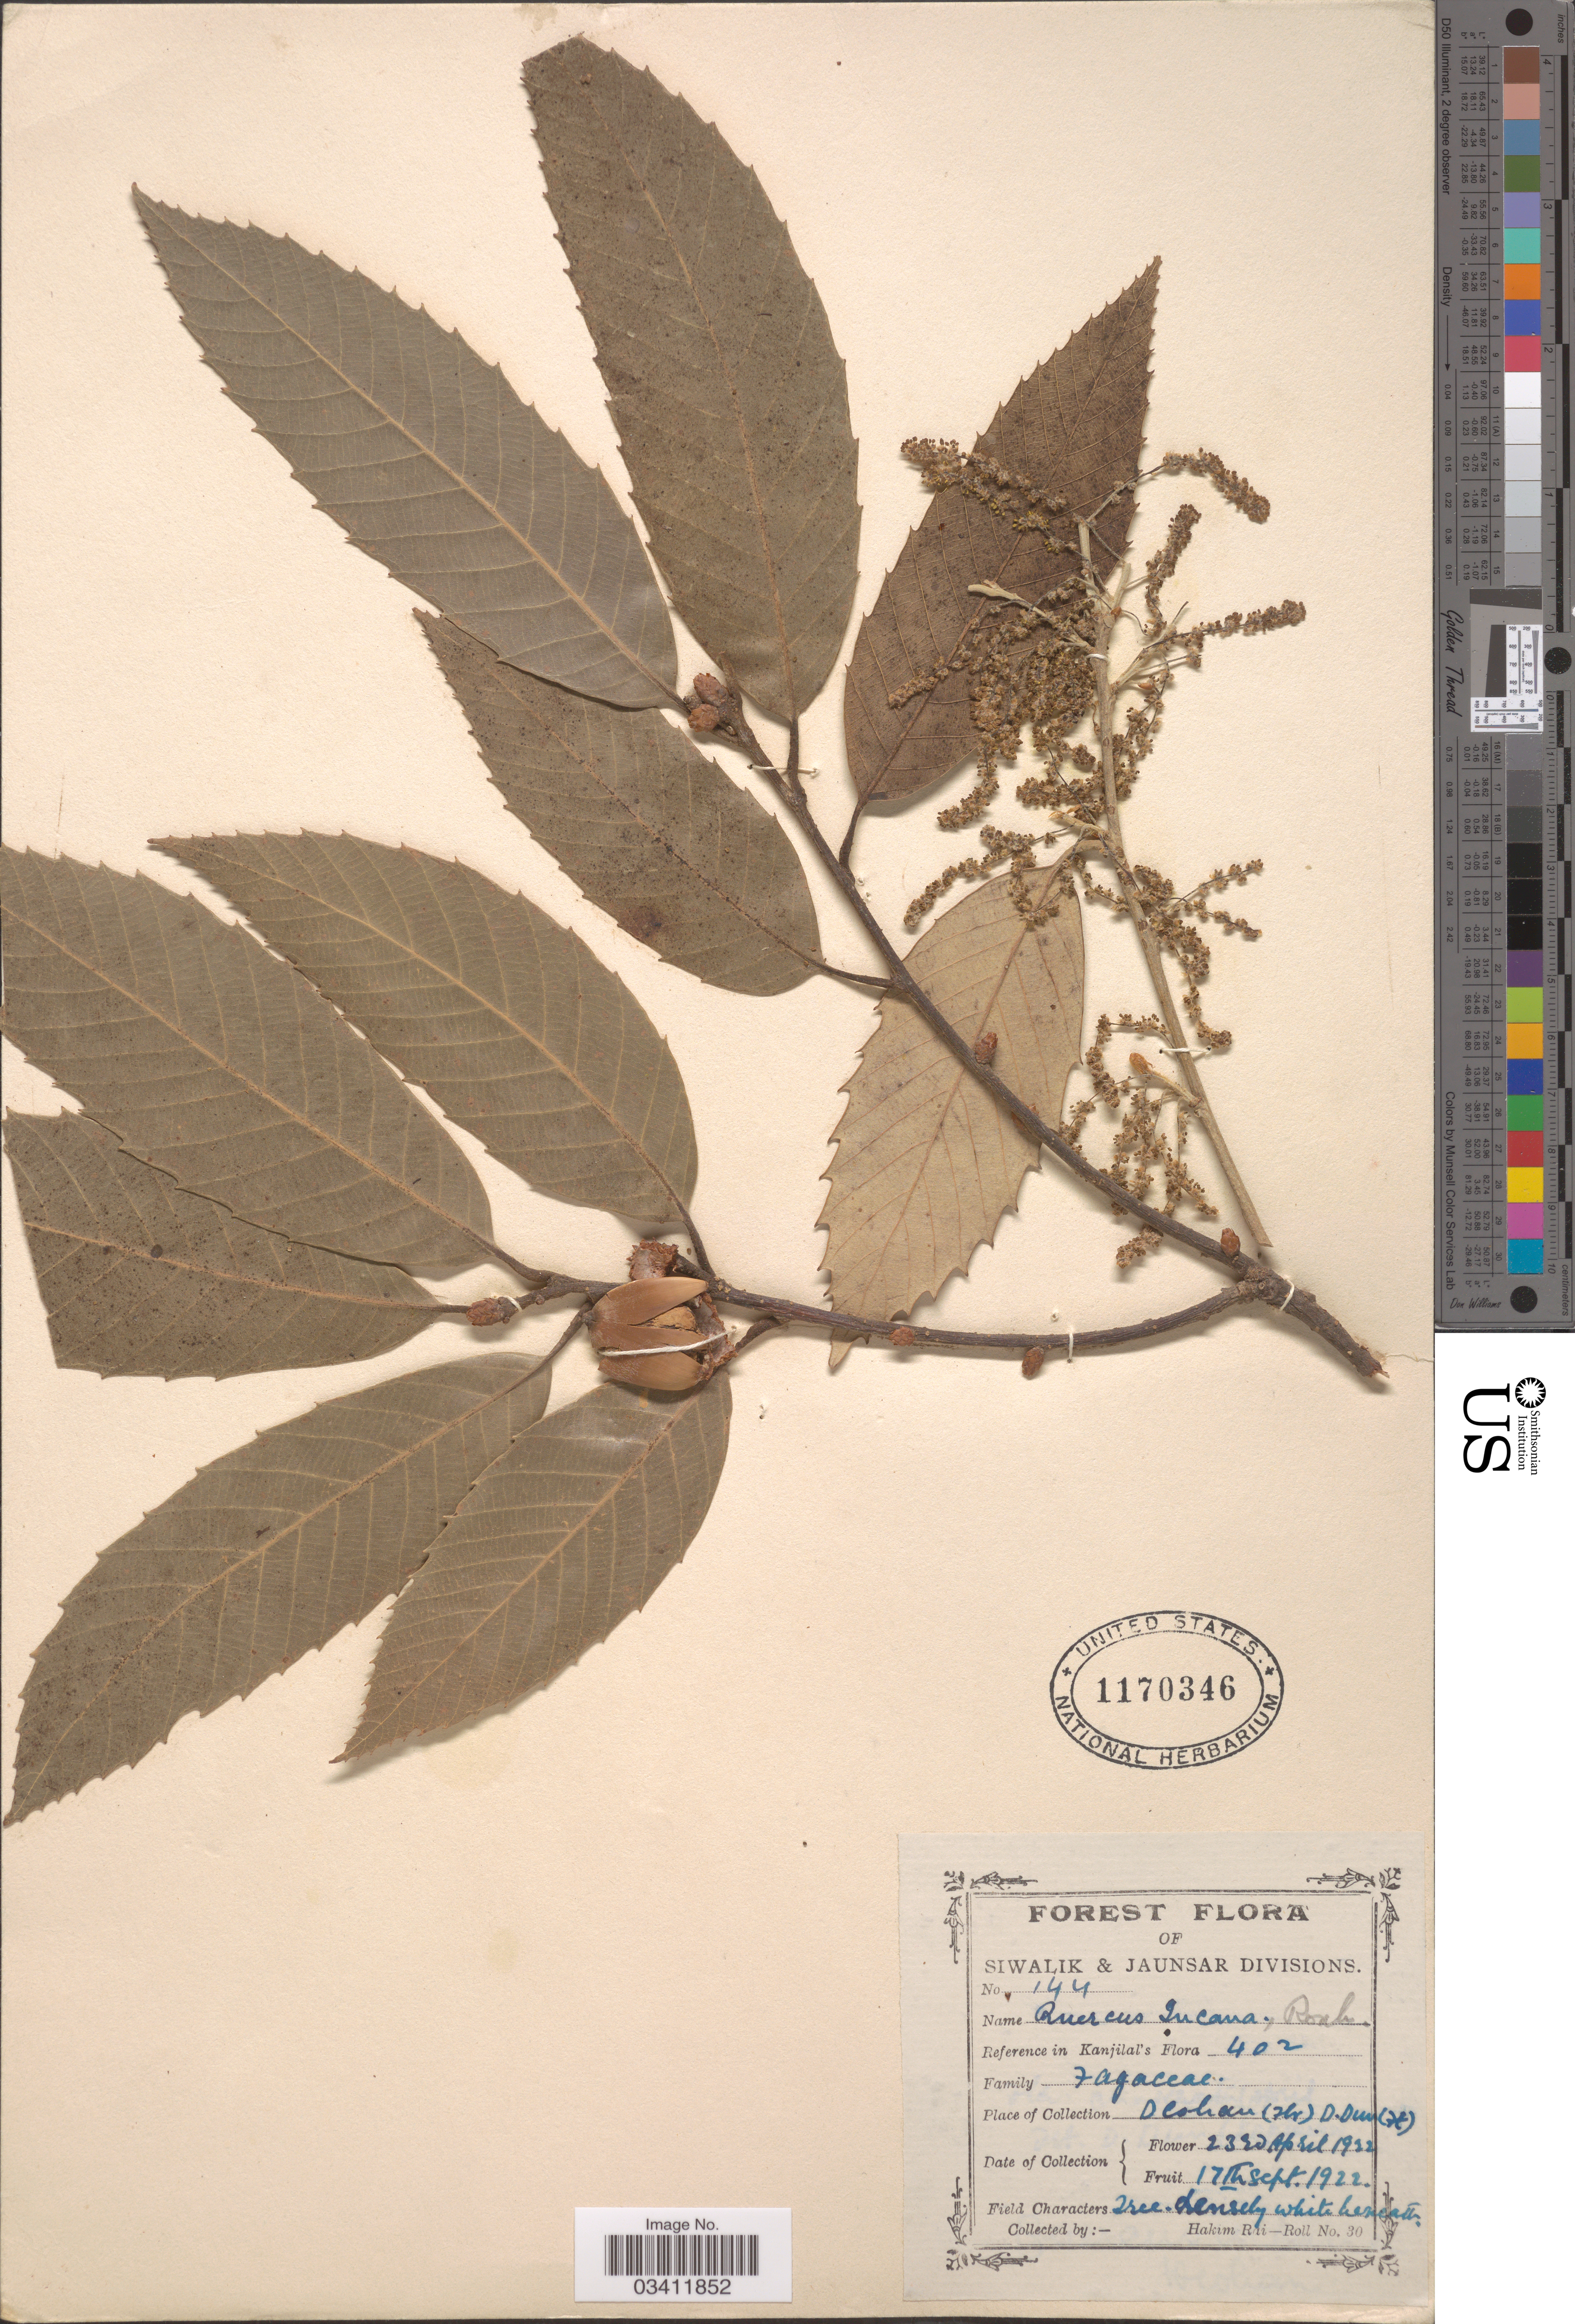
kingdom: Plantae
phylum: Tracheophyta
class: Magnoliopsida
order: Fagales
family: Fagaceae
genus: Quercus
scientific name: Quercus incana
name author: W. Bartram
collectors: H. Rai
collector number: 144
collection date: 1922-04-23/1922-09-17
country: India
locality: Siwalik & Jaunsar Divisions. D Cohan (7br) D. Dun (St). [interpreted]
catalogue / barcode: US 1170346